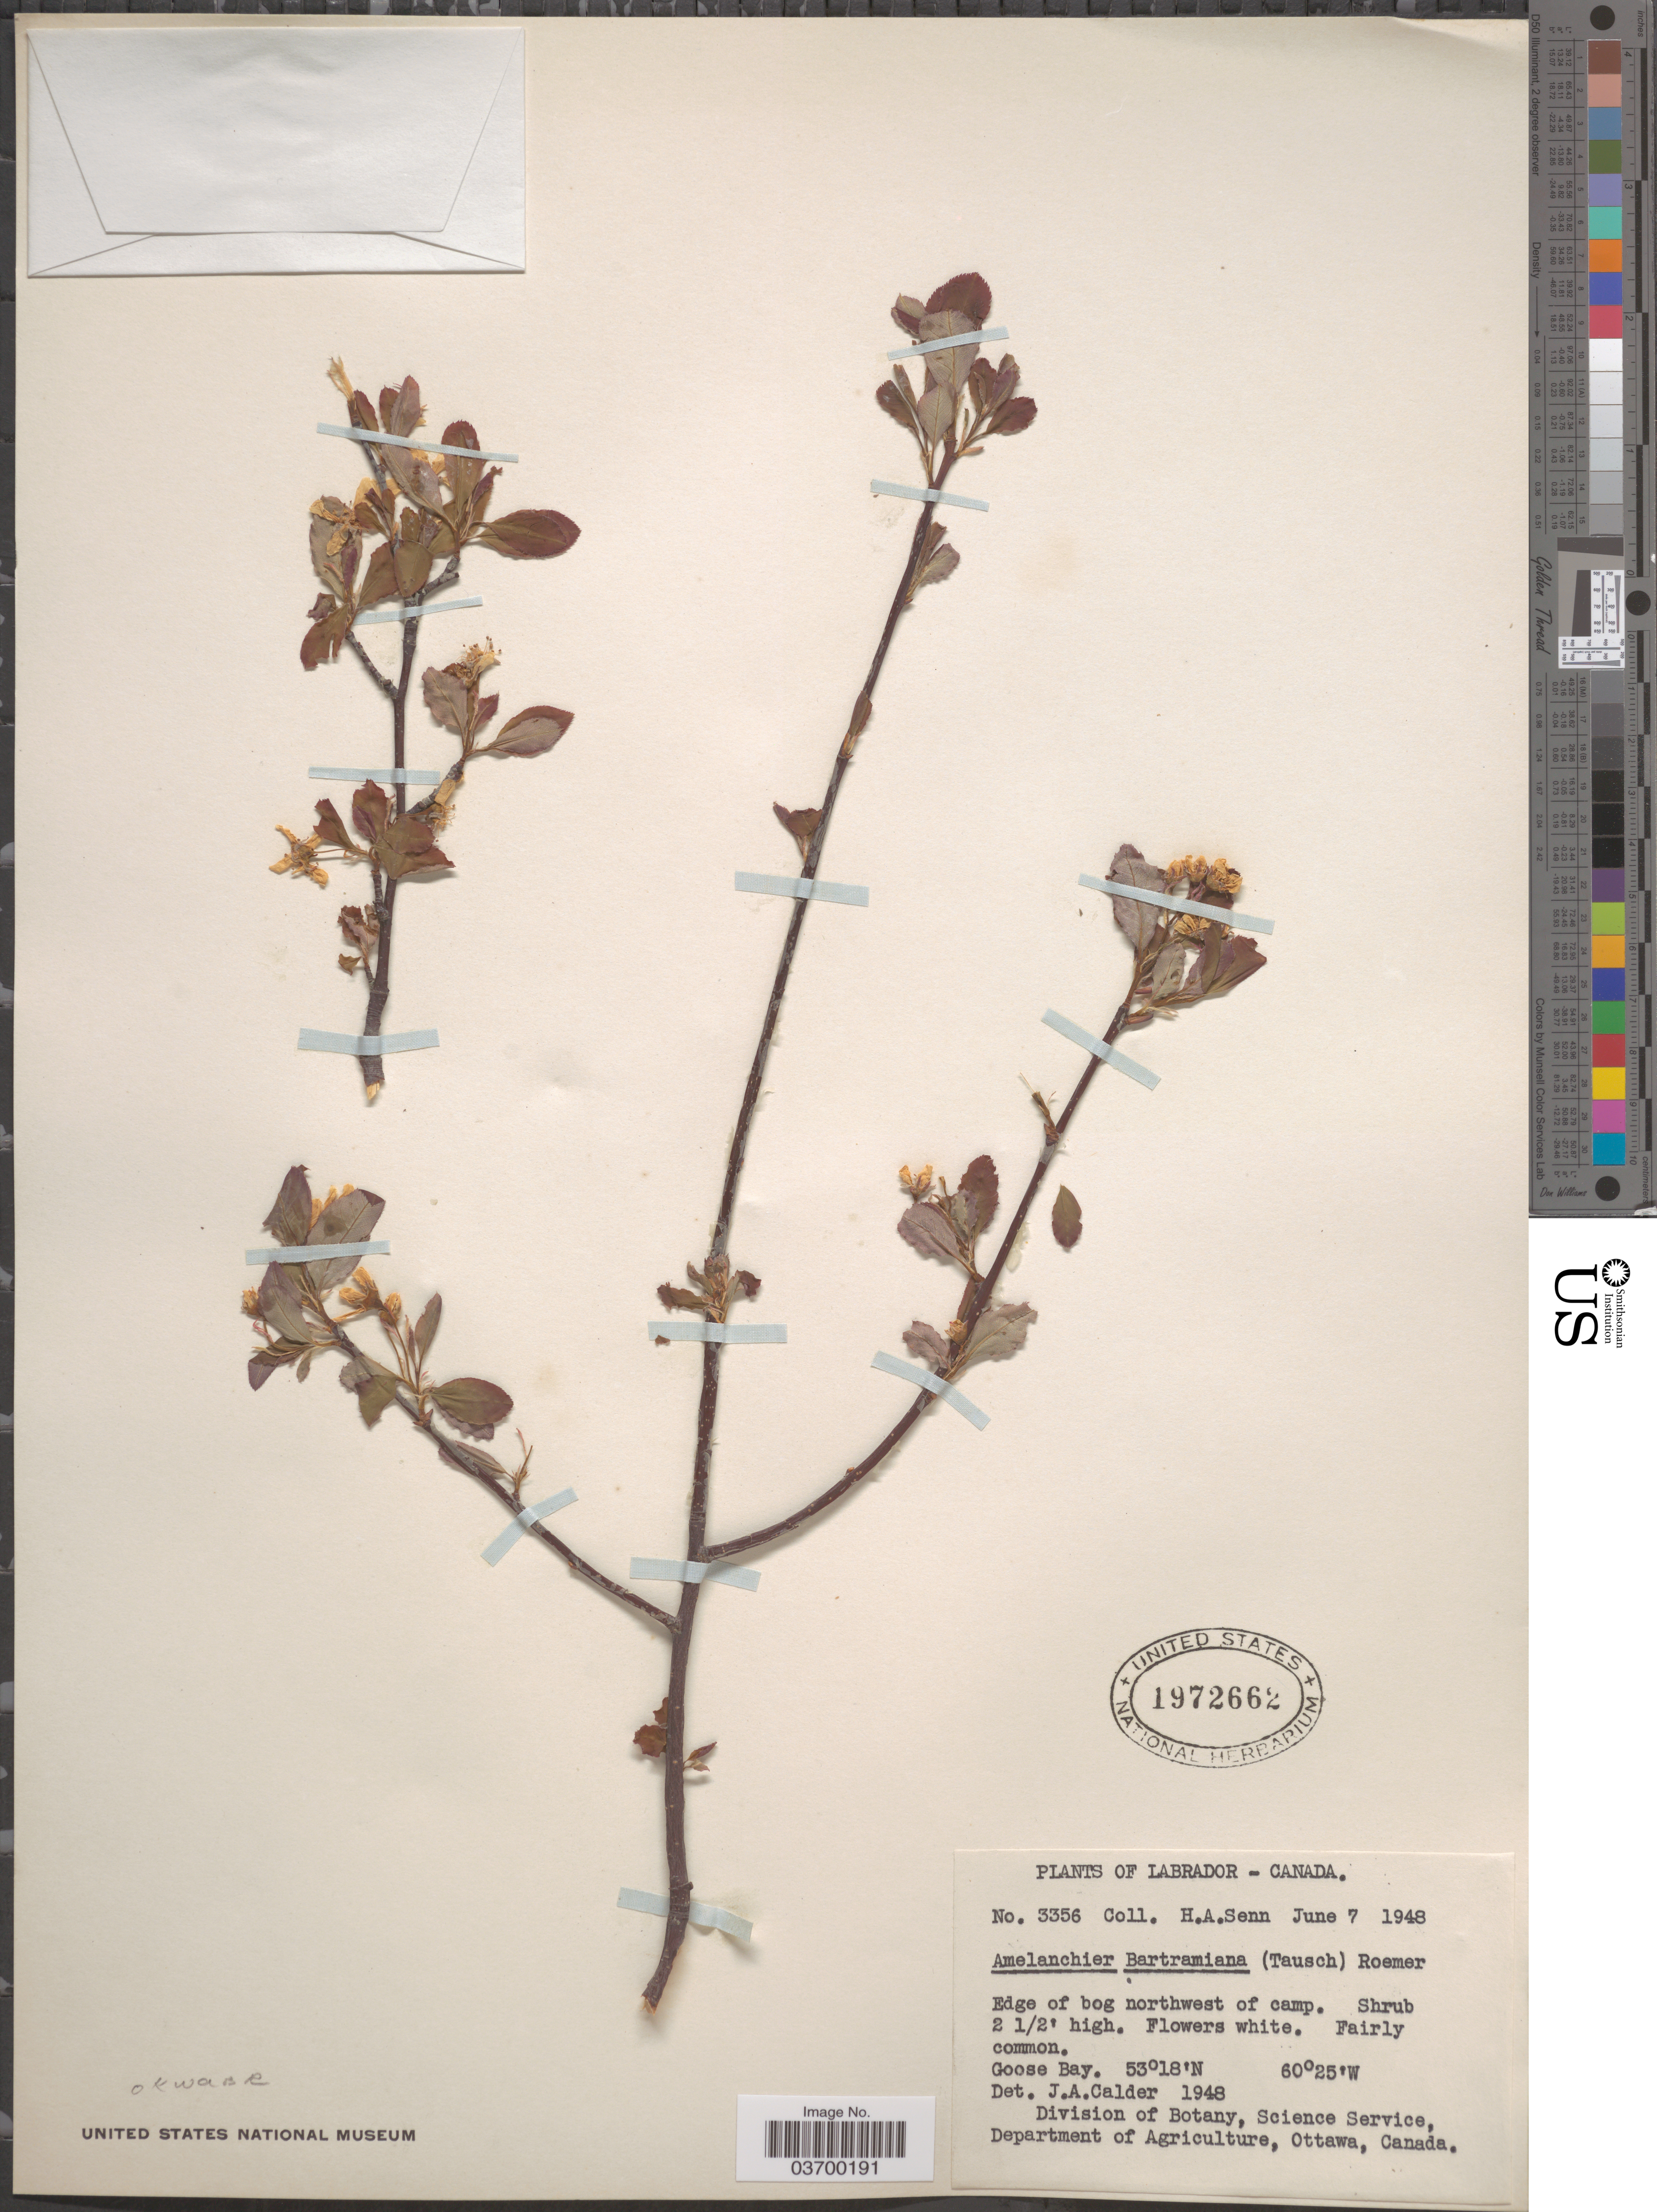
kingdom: Plantae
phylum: Tracheophyta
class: Magnoliopsida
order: Rosales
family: Rosaceae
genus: Amelanchier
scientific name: Amelanchier bartramiana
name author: (Tausch) M. Roem.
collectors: H. Senn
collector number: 3356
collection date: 1948-06-07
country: Canada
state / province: Newfoundland and Labrador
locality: Labrador. Edge of bog northwest of camp. Goose Bay.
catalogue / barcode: US 1972662